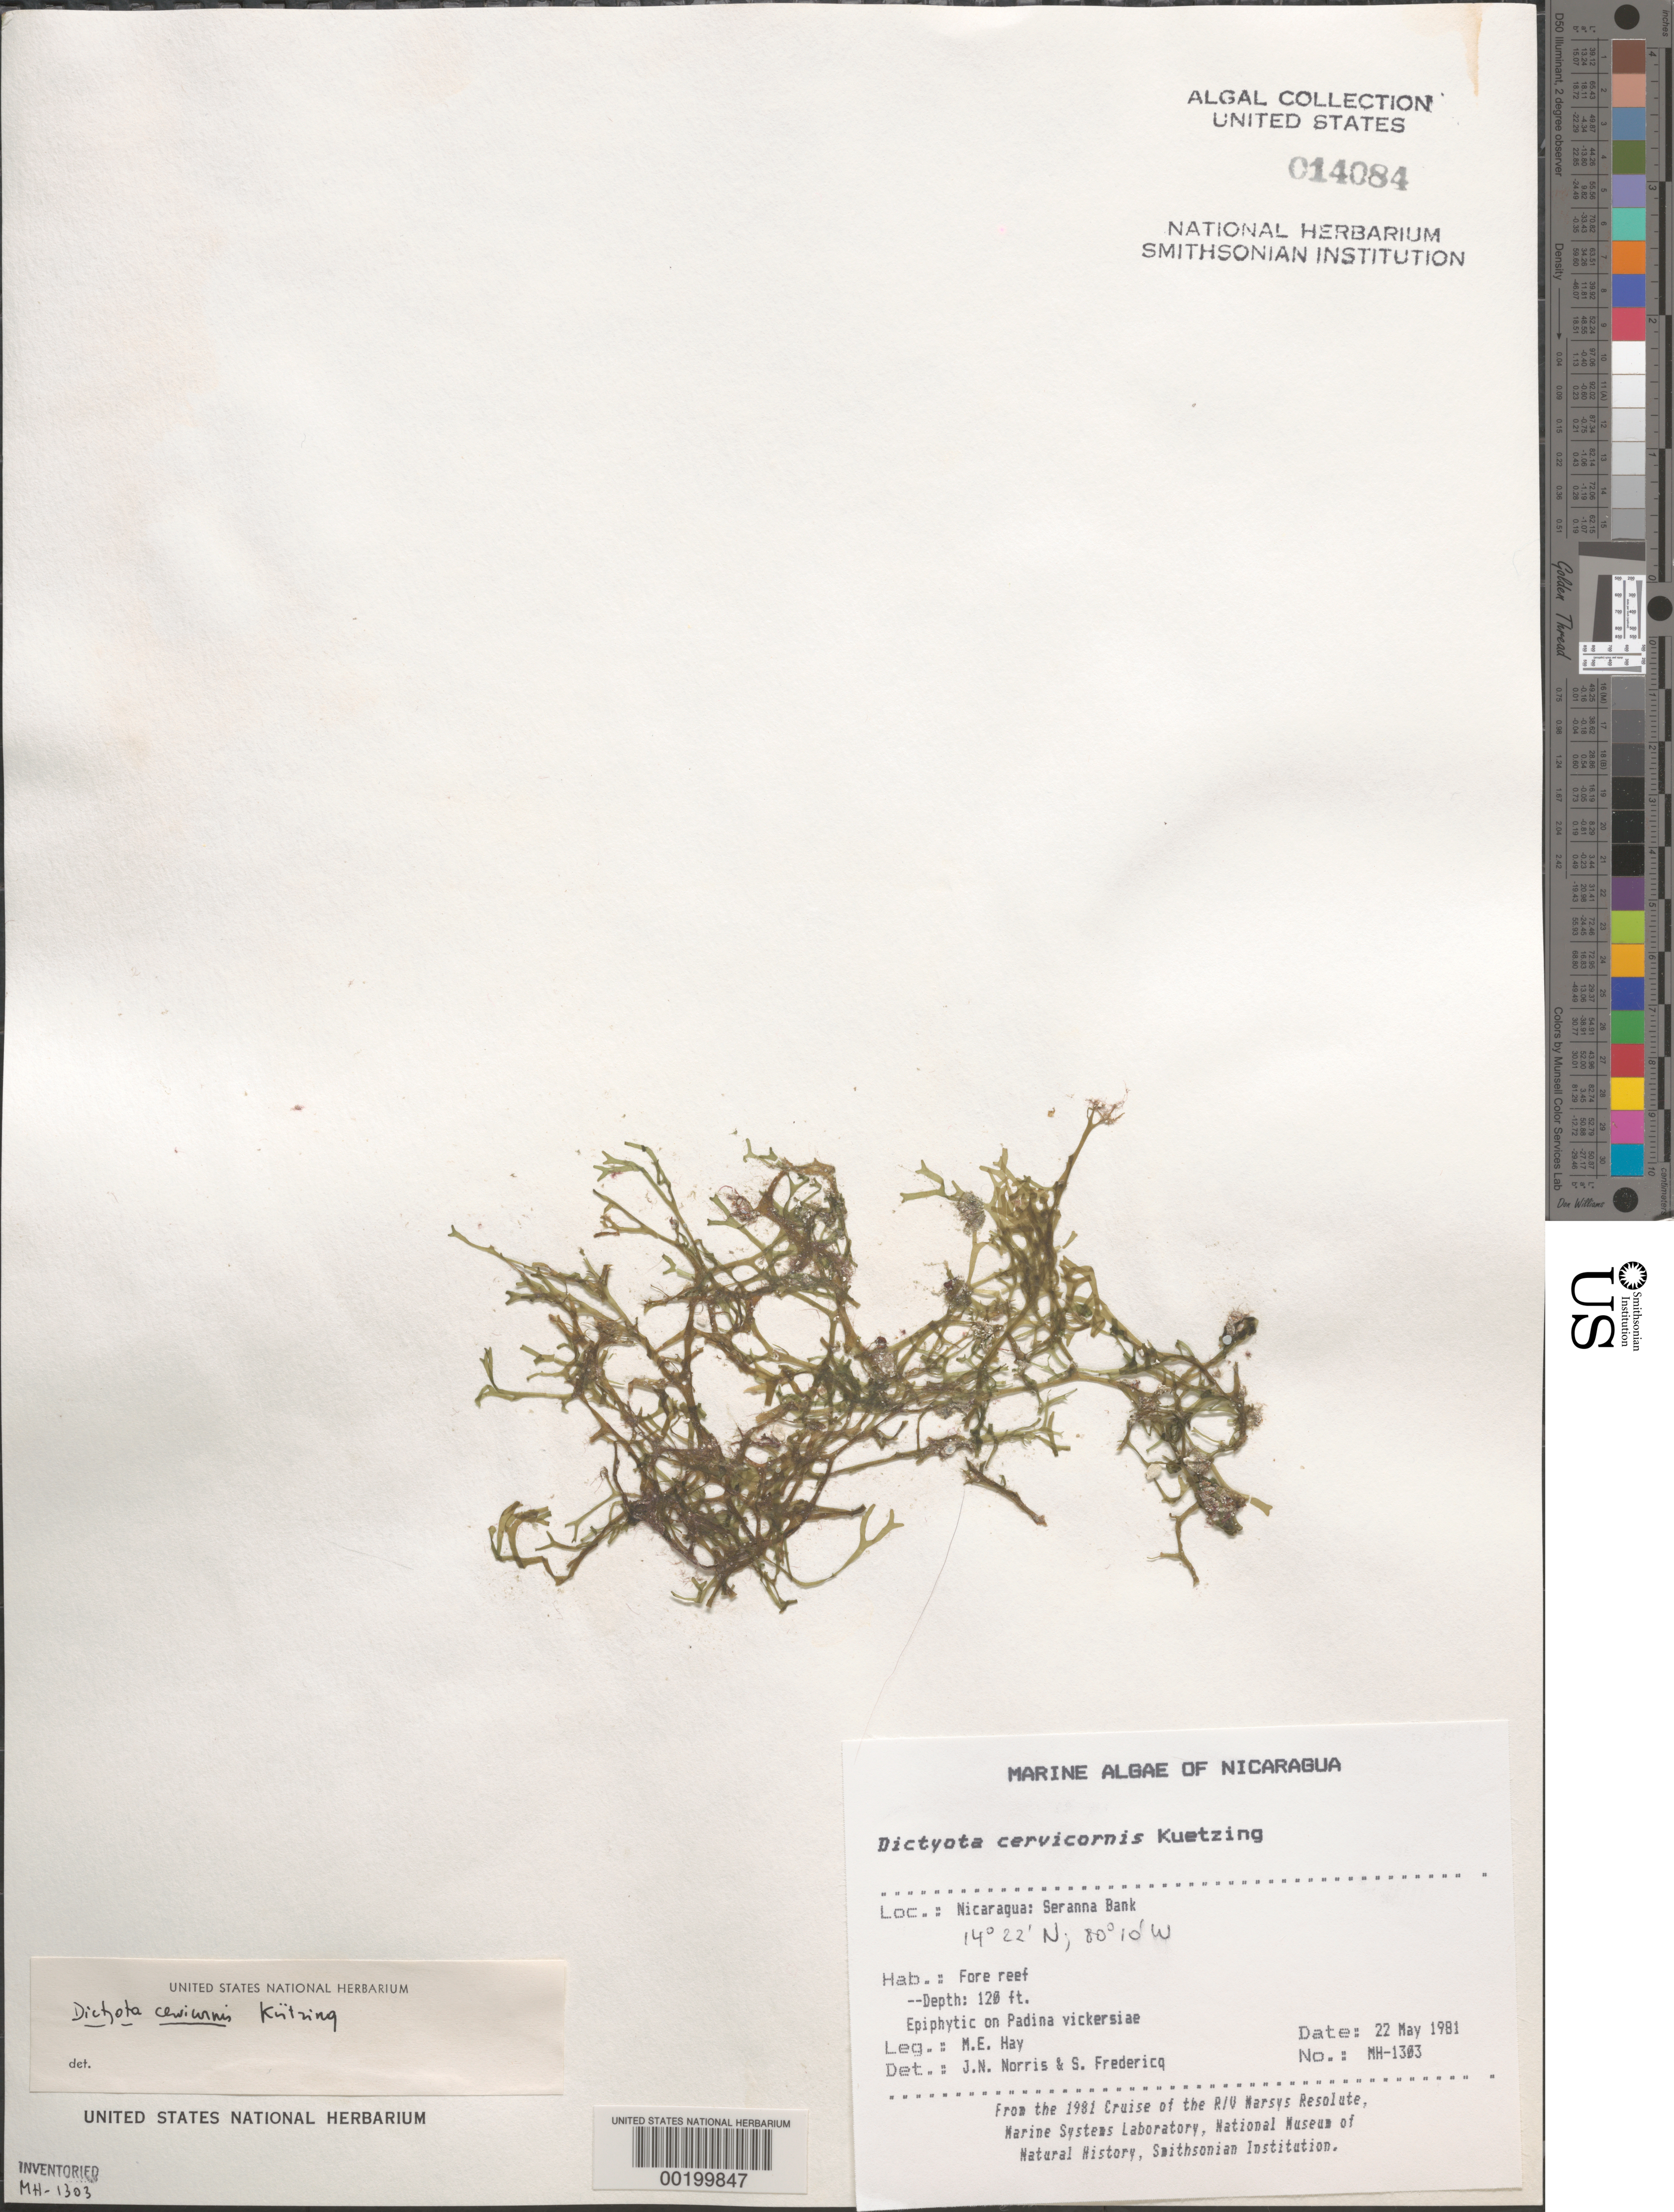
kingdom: Chromista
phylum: Ochrophyta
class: Phaeophyceae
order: Dictyotales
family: Dictyotaceae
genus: Dictyota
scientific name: Dictyota cervicornis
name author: Kütz.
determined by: Norris, J. N.; Fredericq, S.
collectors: M. E. Hay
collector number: MEH-1303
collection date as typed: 22 May 1981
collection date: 1981-05-22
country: Nicaragua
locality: Seranna bank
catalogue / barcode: US 14084